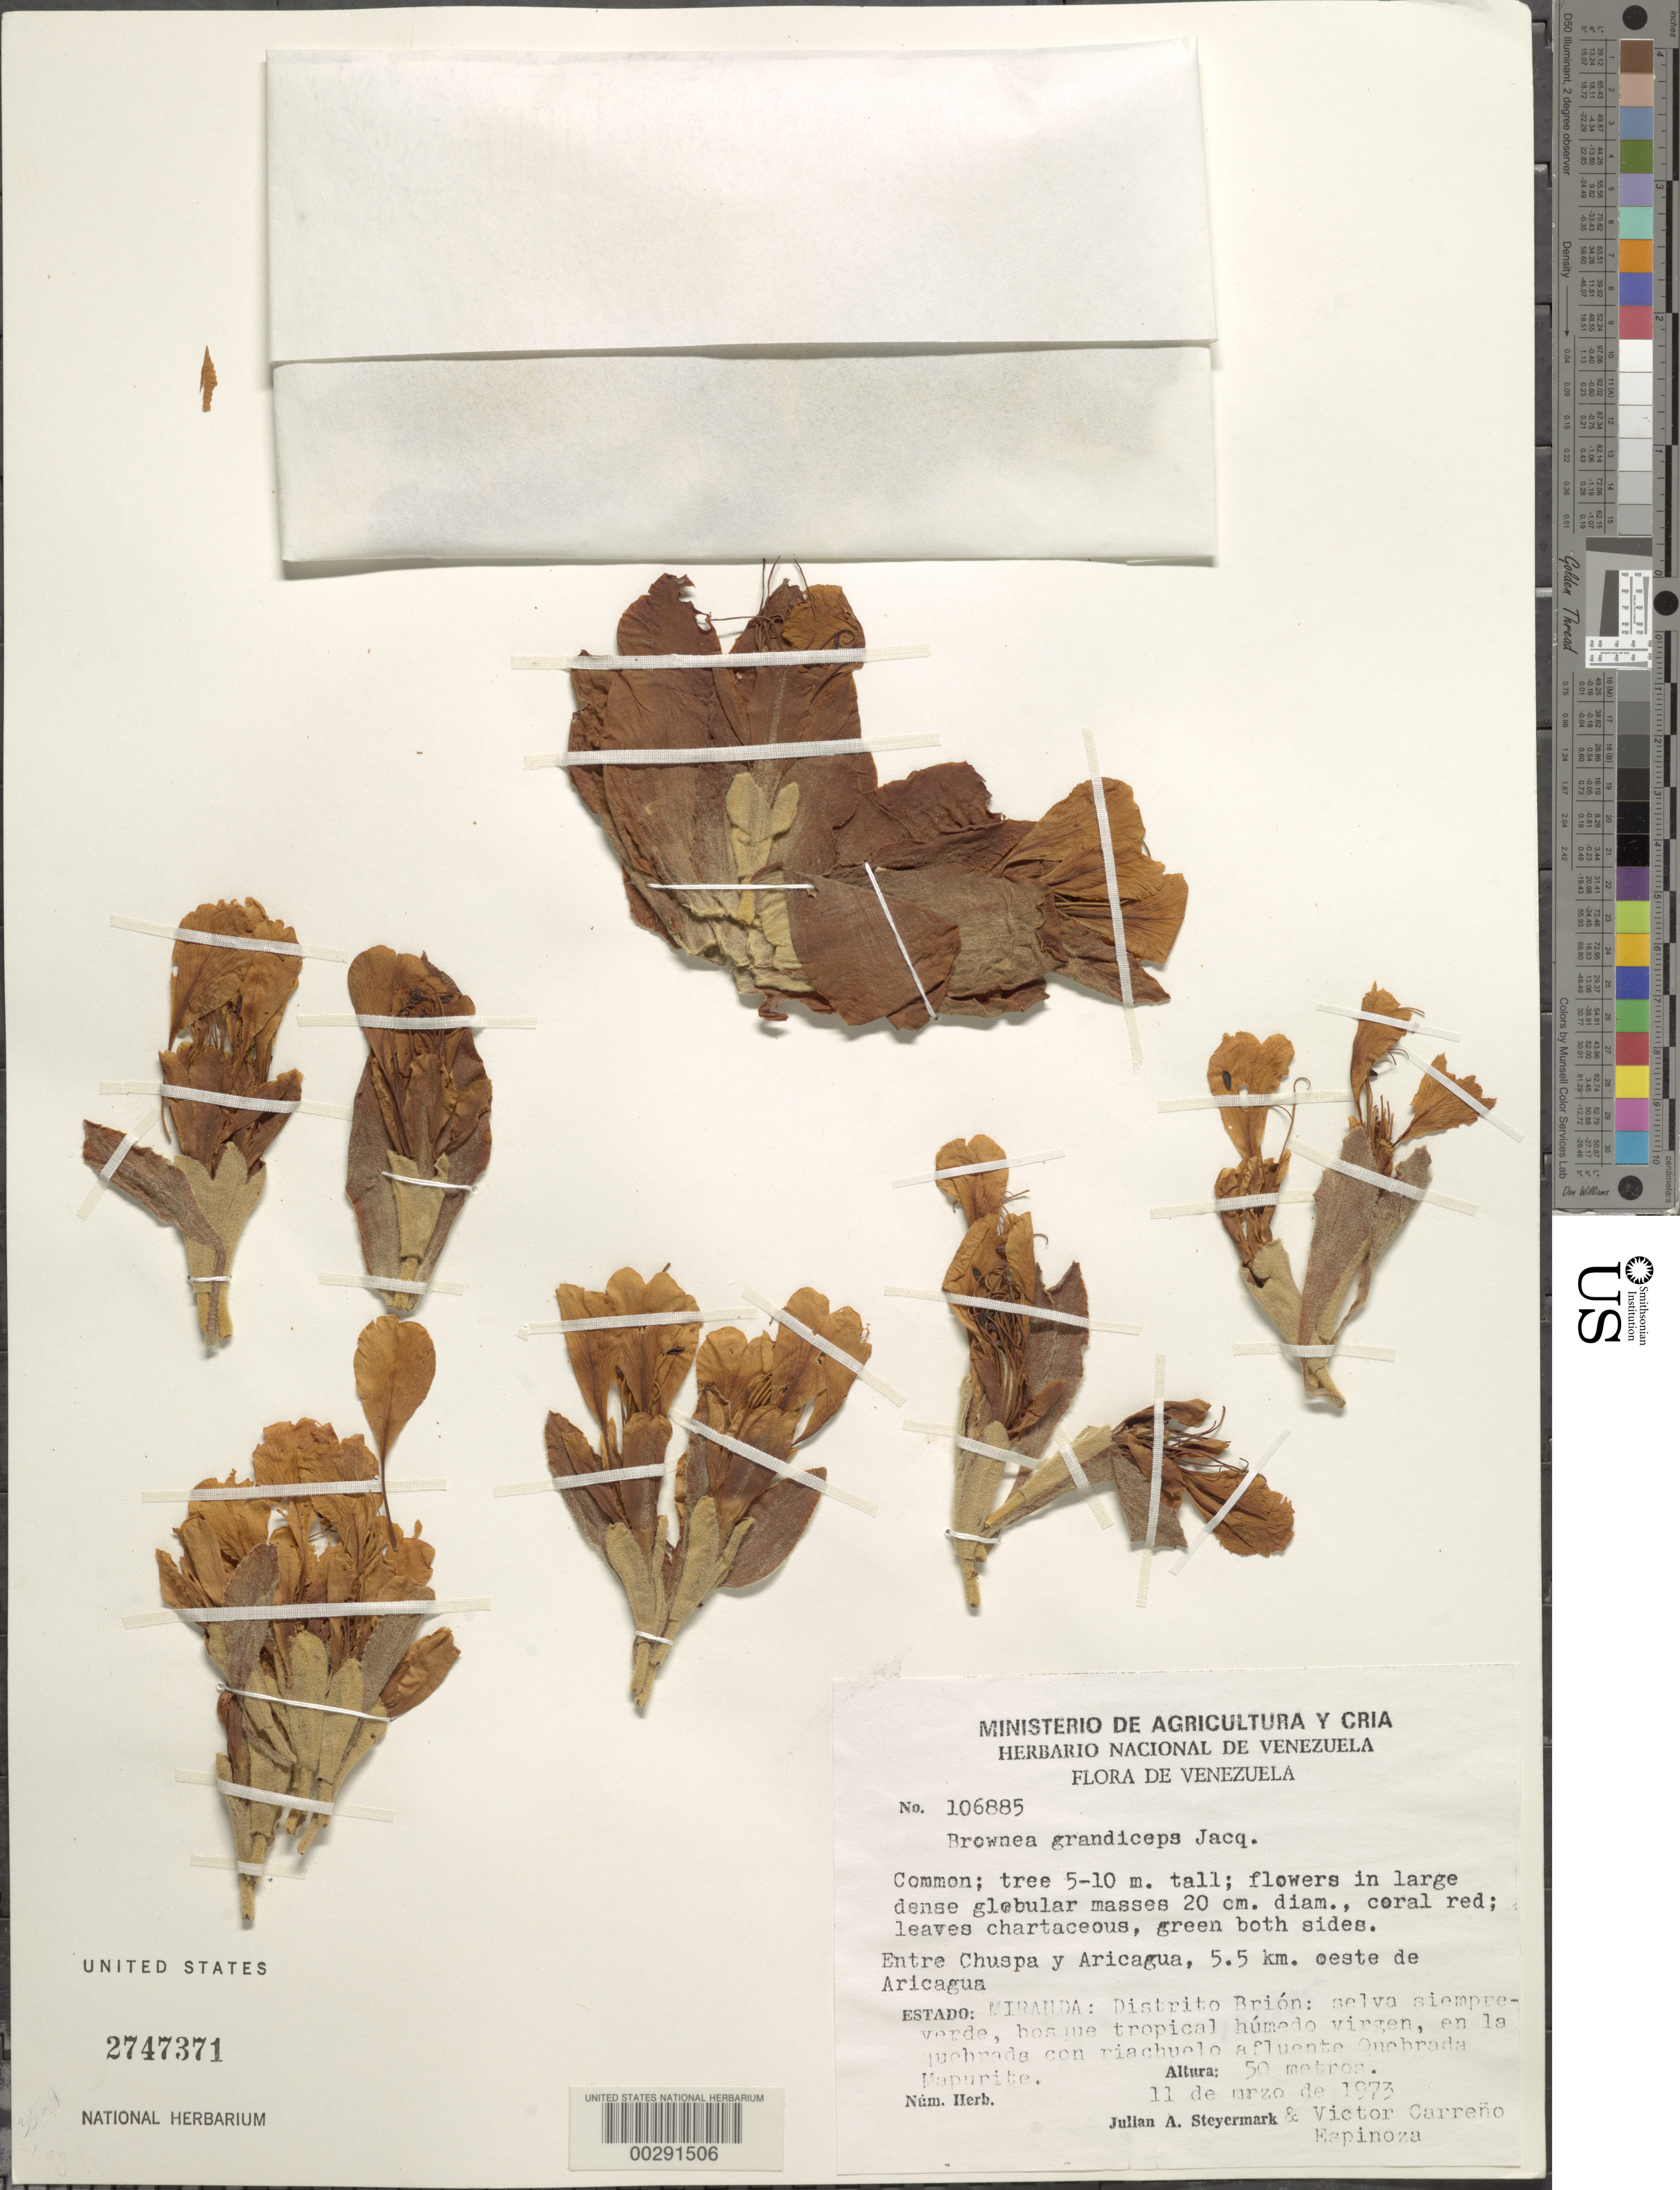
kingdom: Plantae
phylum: Tracheophyta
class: Magnoliopsida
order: Fabales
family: Fabaceae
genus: Brownea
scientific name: Brownea grandiceps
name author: Jacq.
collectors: J. Steyermark & V. Carreño E.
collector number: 106885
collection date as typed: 11 Mar 1973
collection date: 1973-03-11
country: Venezuela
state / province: Miranda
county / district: Brión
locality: Between chuspa and aricagua, 5.5 km e of aricagua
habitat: Evergreen forest, virgin wet tropical forest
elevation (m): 50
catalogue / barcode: US 2747371